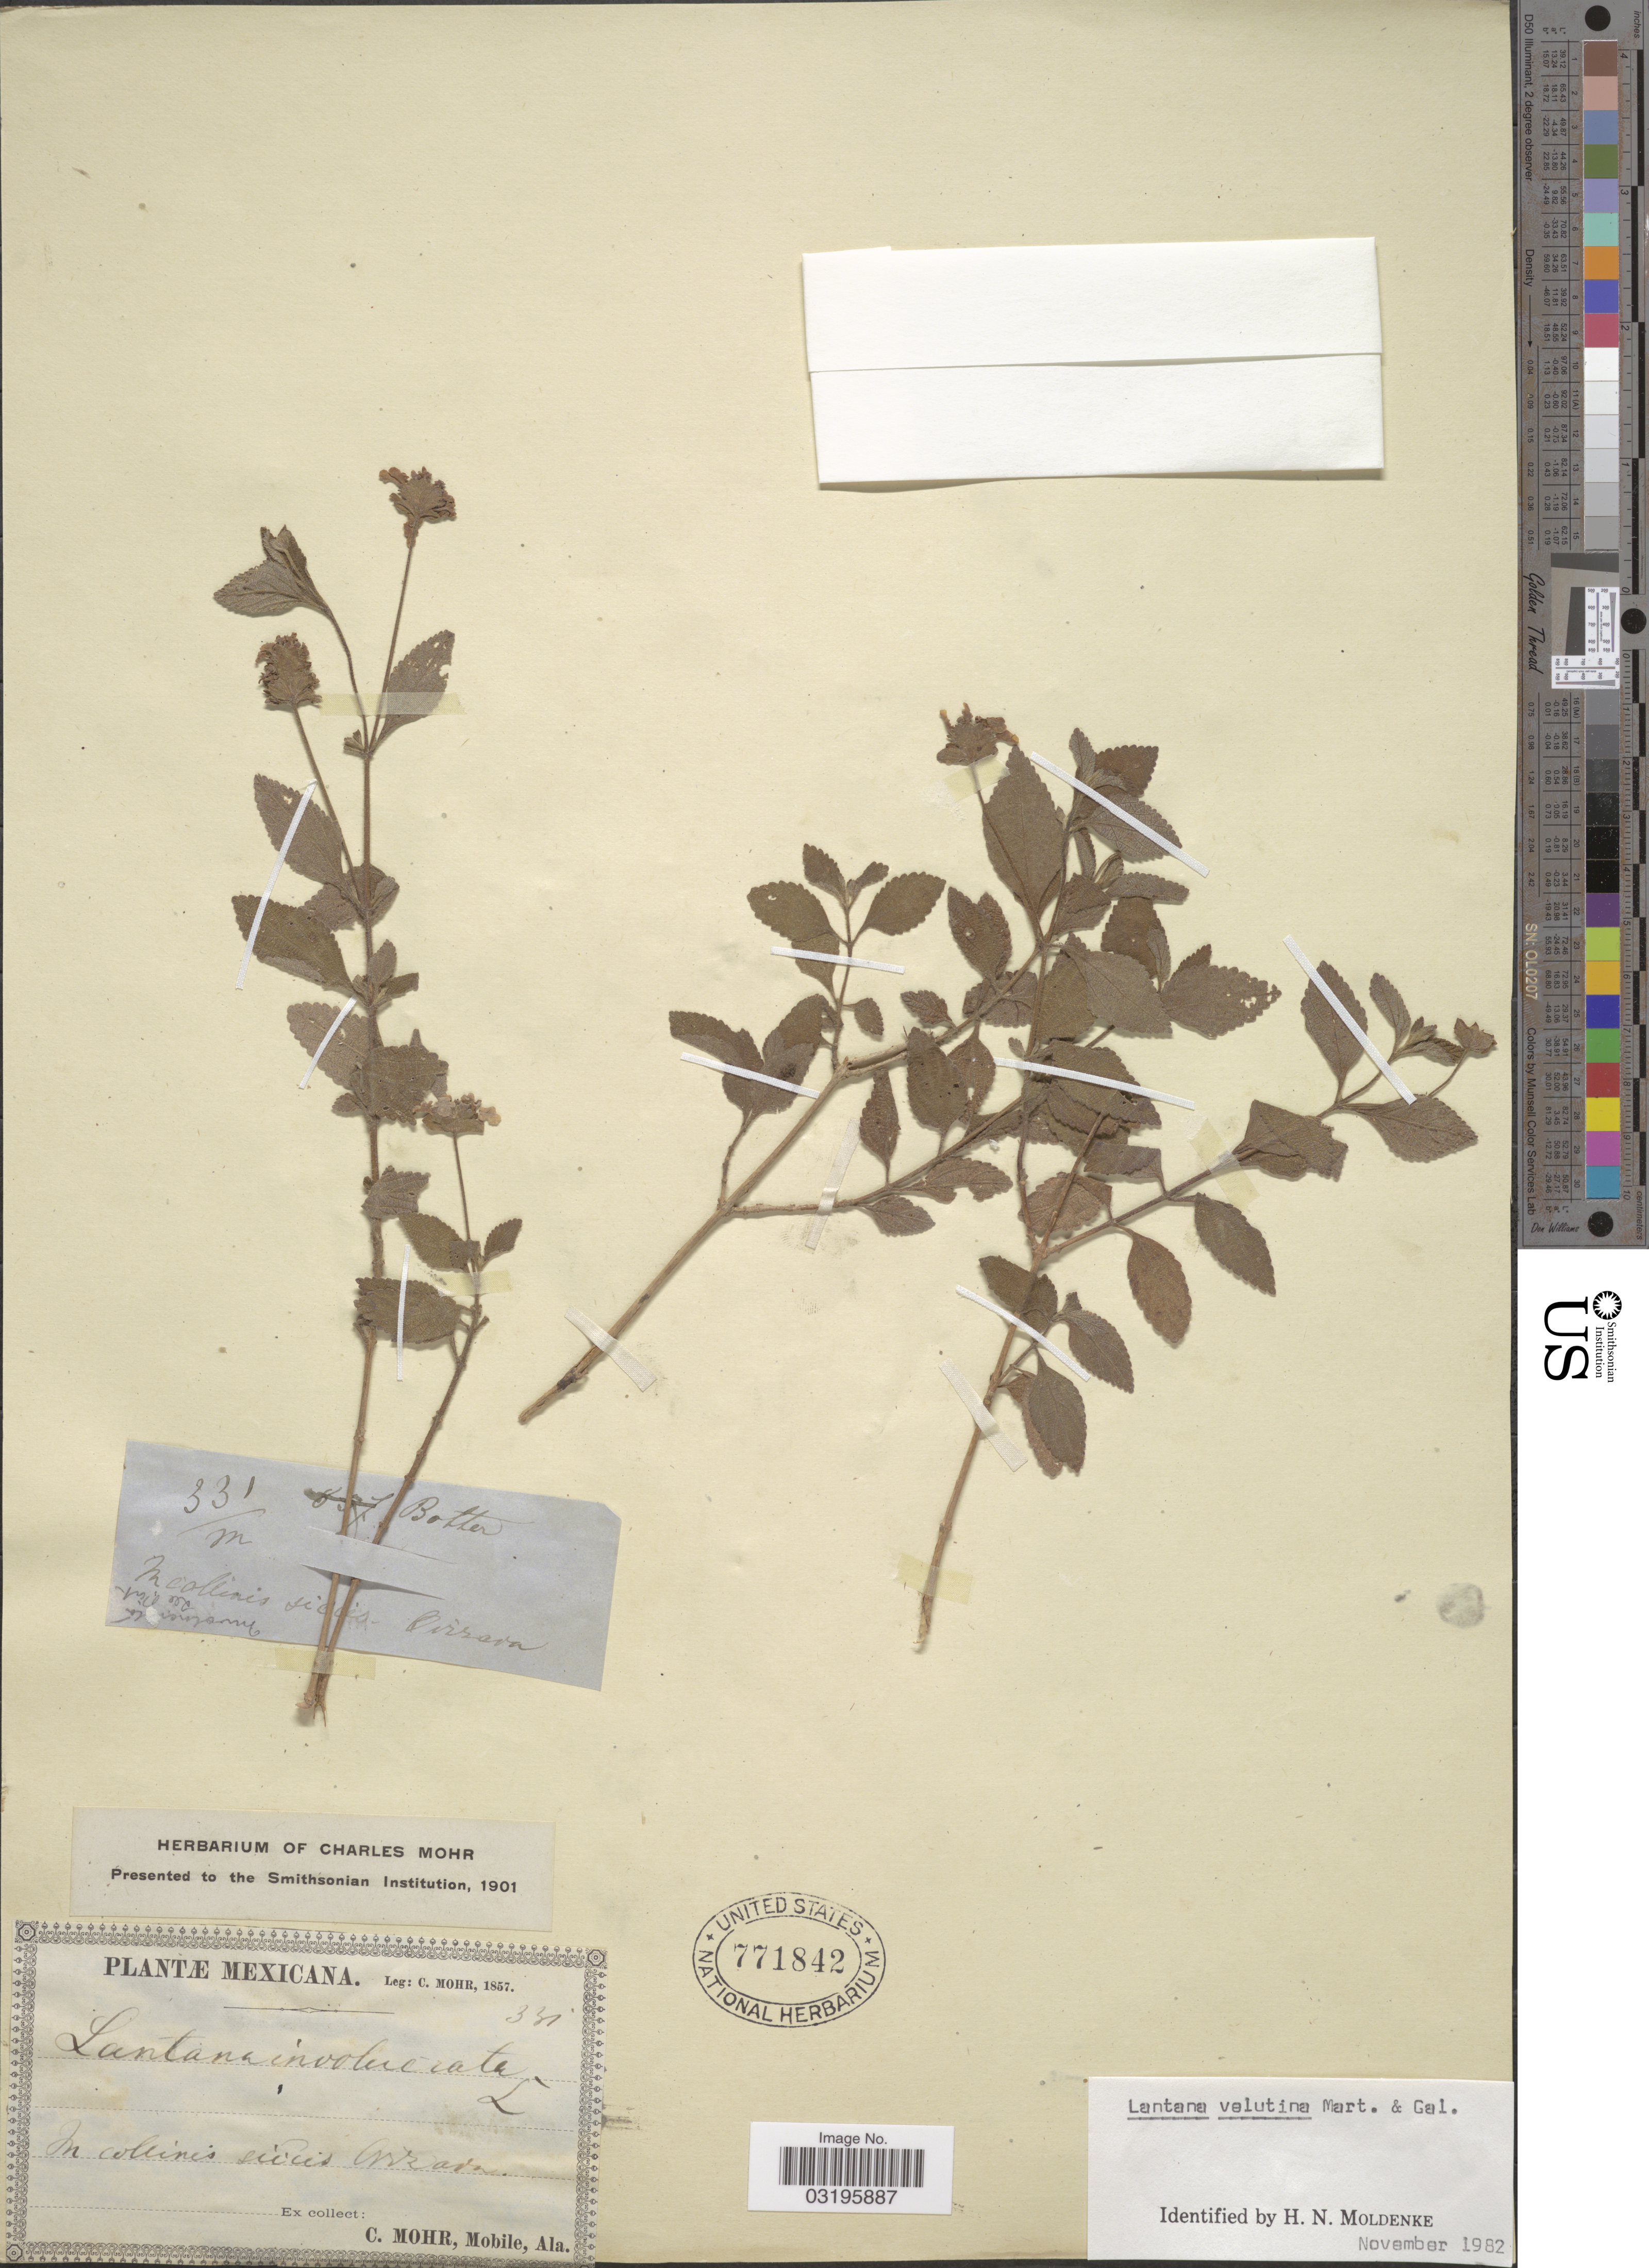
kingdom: Plantae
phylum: Tracheophyta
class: Magnoliopsida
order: Lamiales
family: Verbenaceae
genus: Lantana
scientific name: Lantana velutina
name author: M. Martens & Galeotti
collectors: C. T. Mohr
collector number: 33i*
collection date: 1857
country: Mexico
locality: In collinis silvis Orizaba.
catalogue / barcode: US 771842